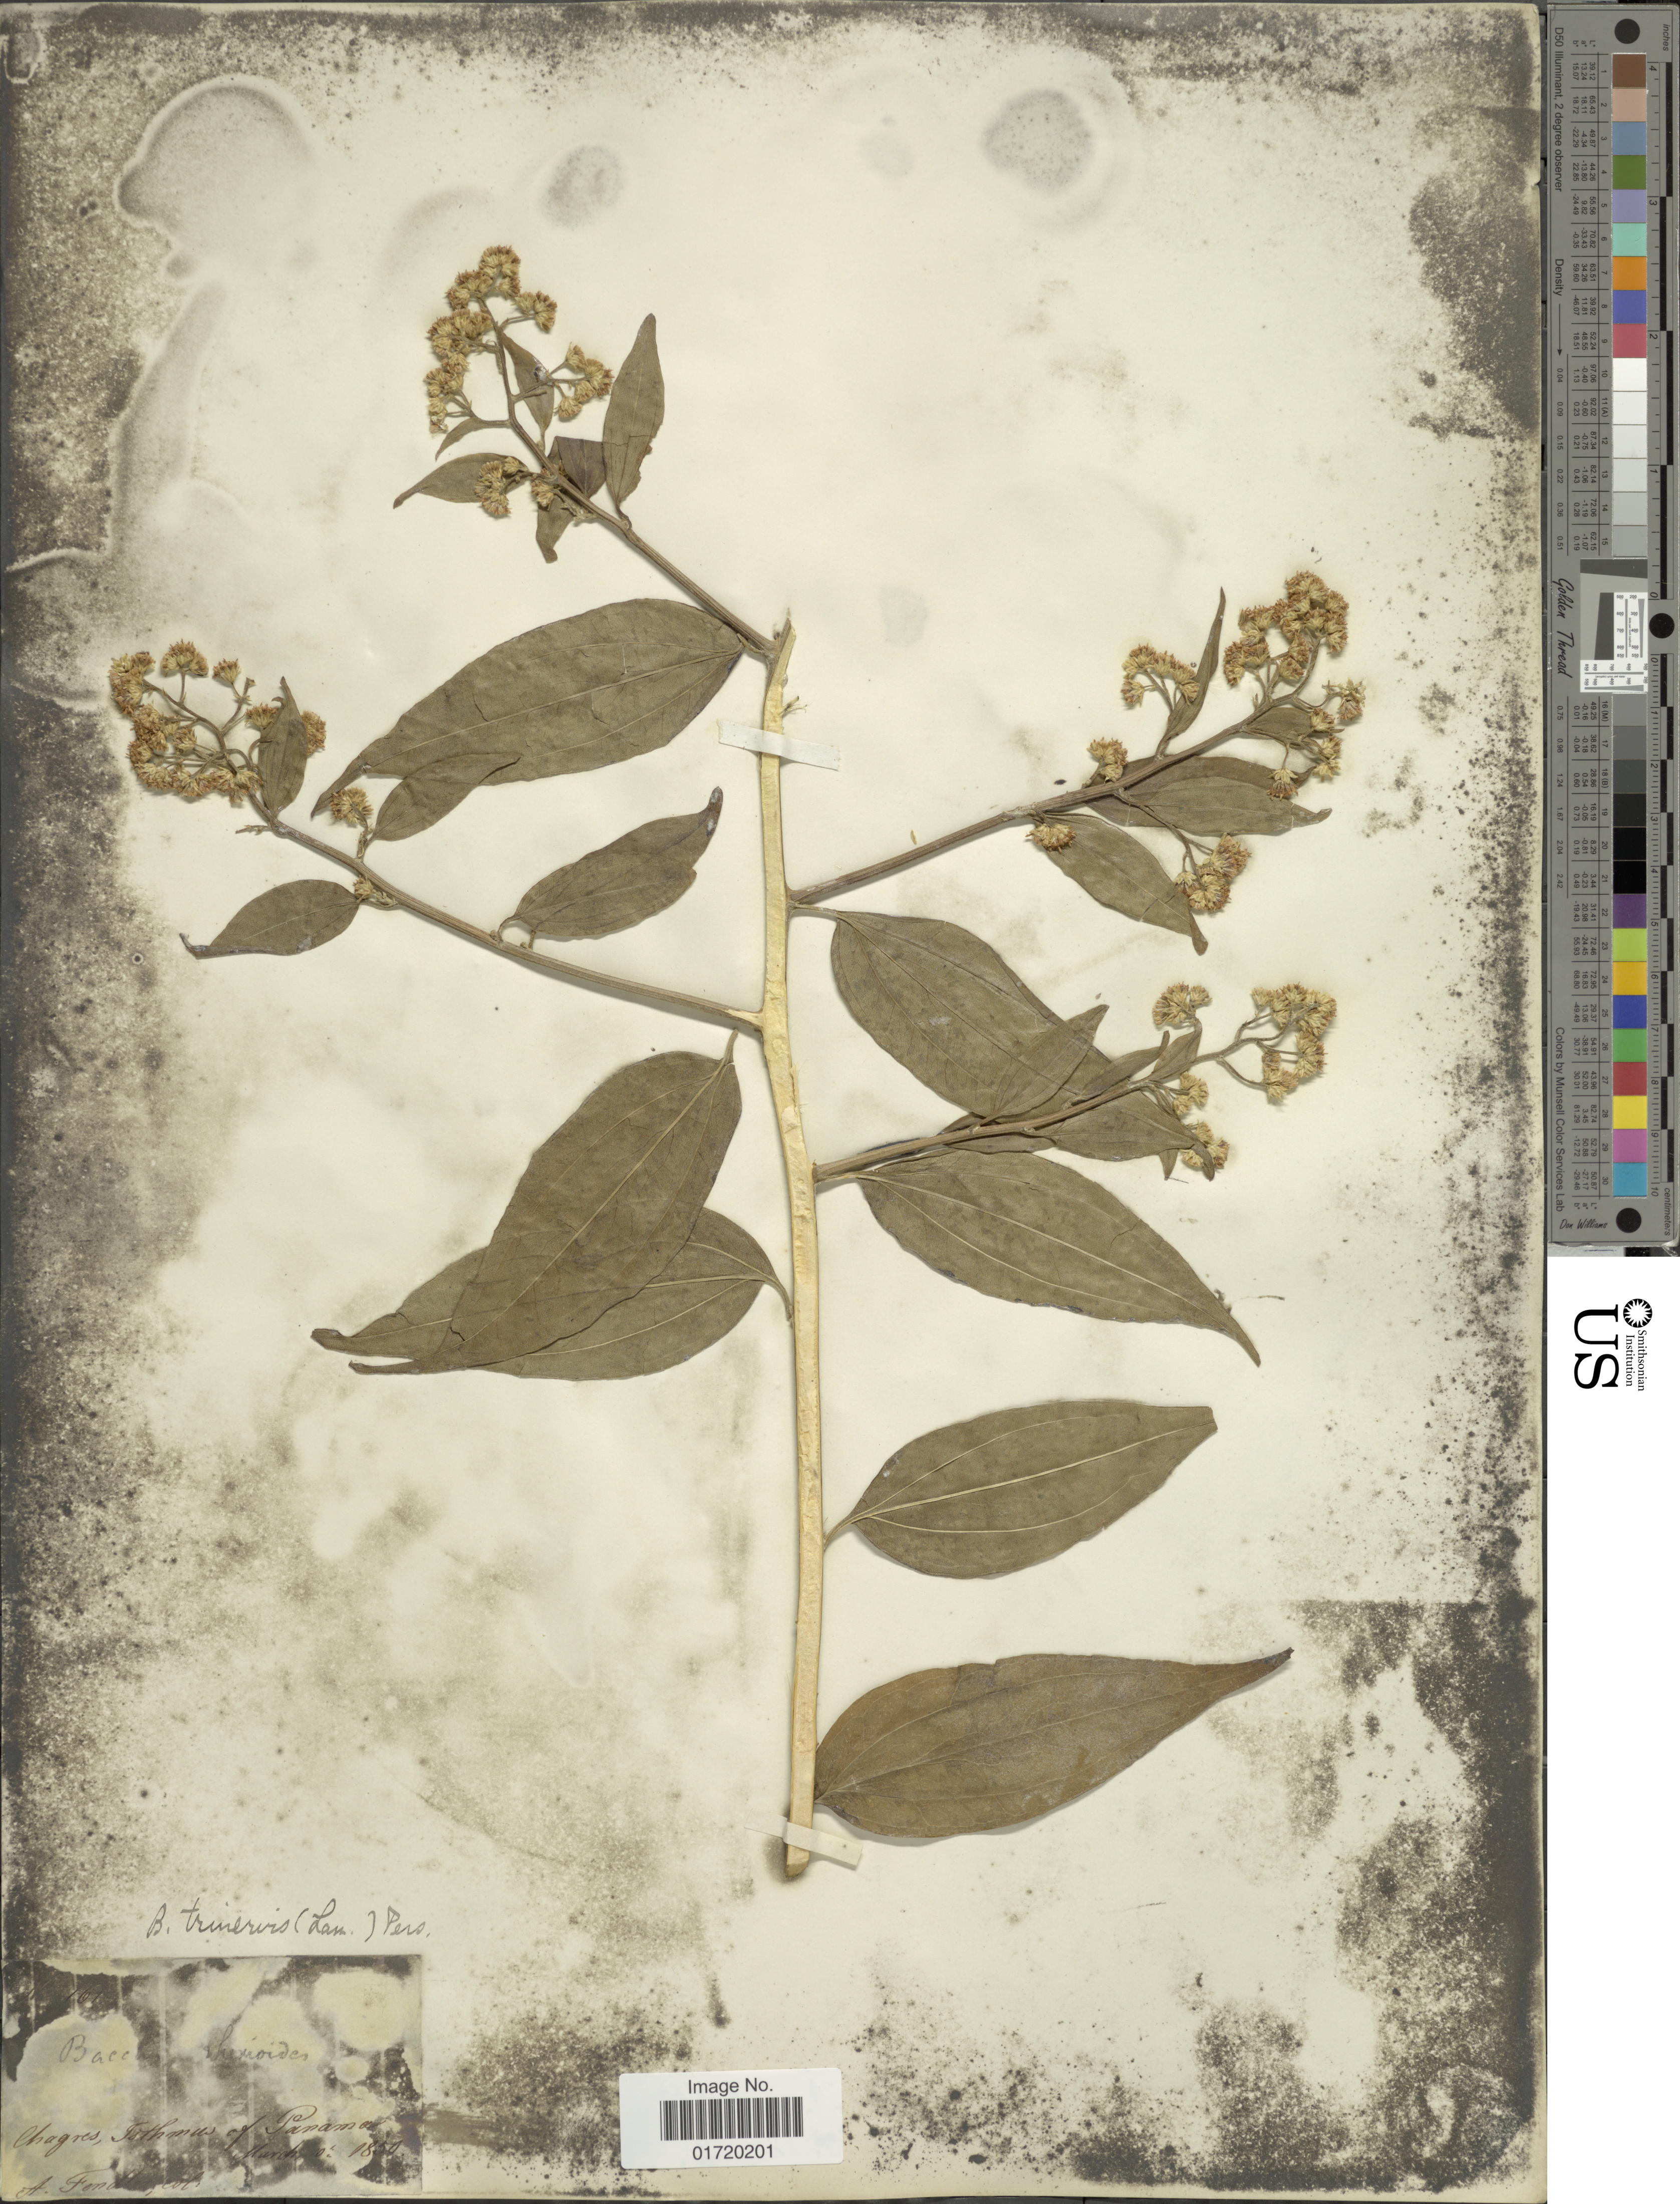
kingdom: Plantae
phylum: Tracheophyta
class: Magnoliopsida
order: Asterales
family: Asteraceae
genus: Baccharis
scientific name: Baccharis trinervis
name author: (Lam.) Pers.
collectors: A. Fendler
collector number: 161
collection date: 1850-03-10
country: Panama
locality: Chagres, Isthmus of Panama